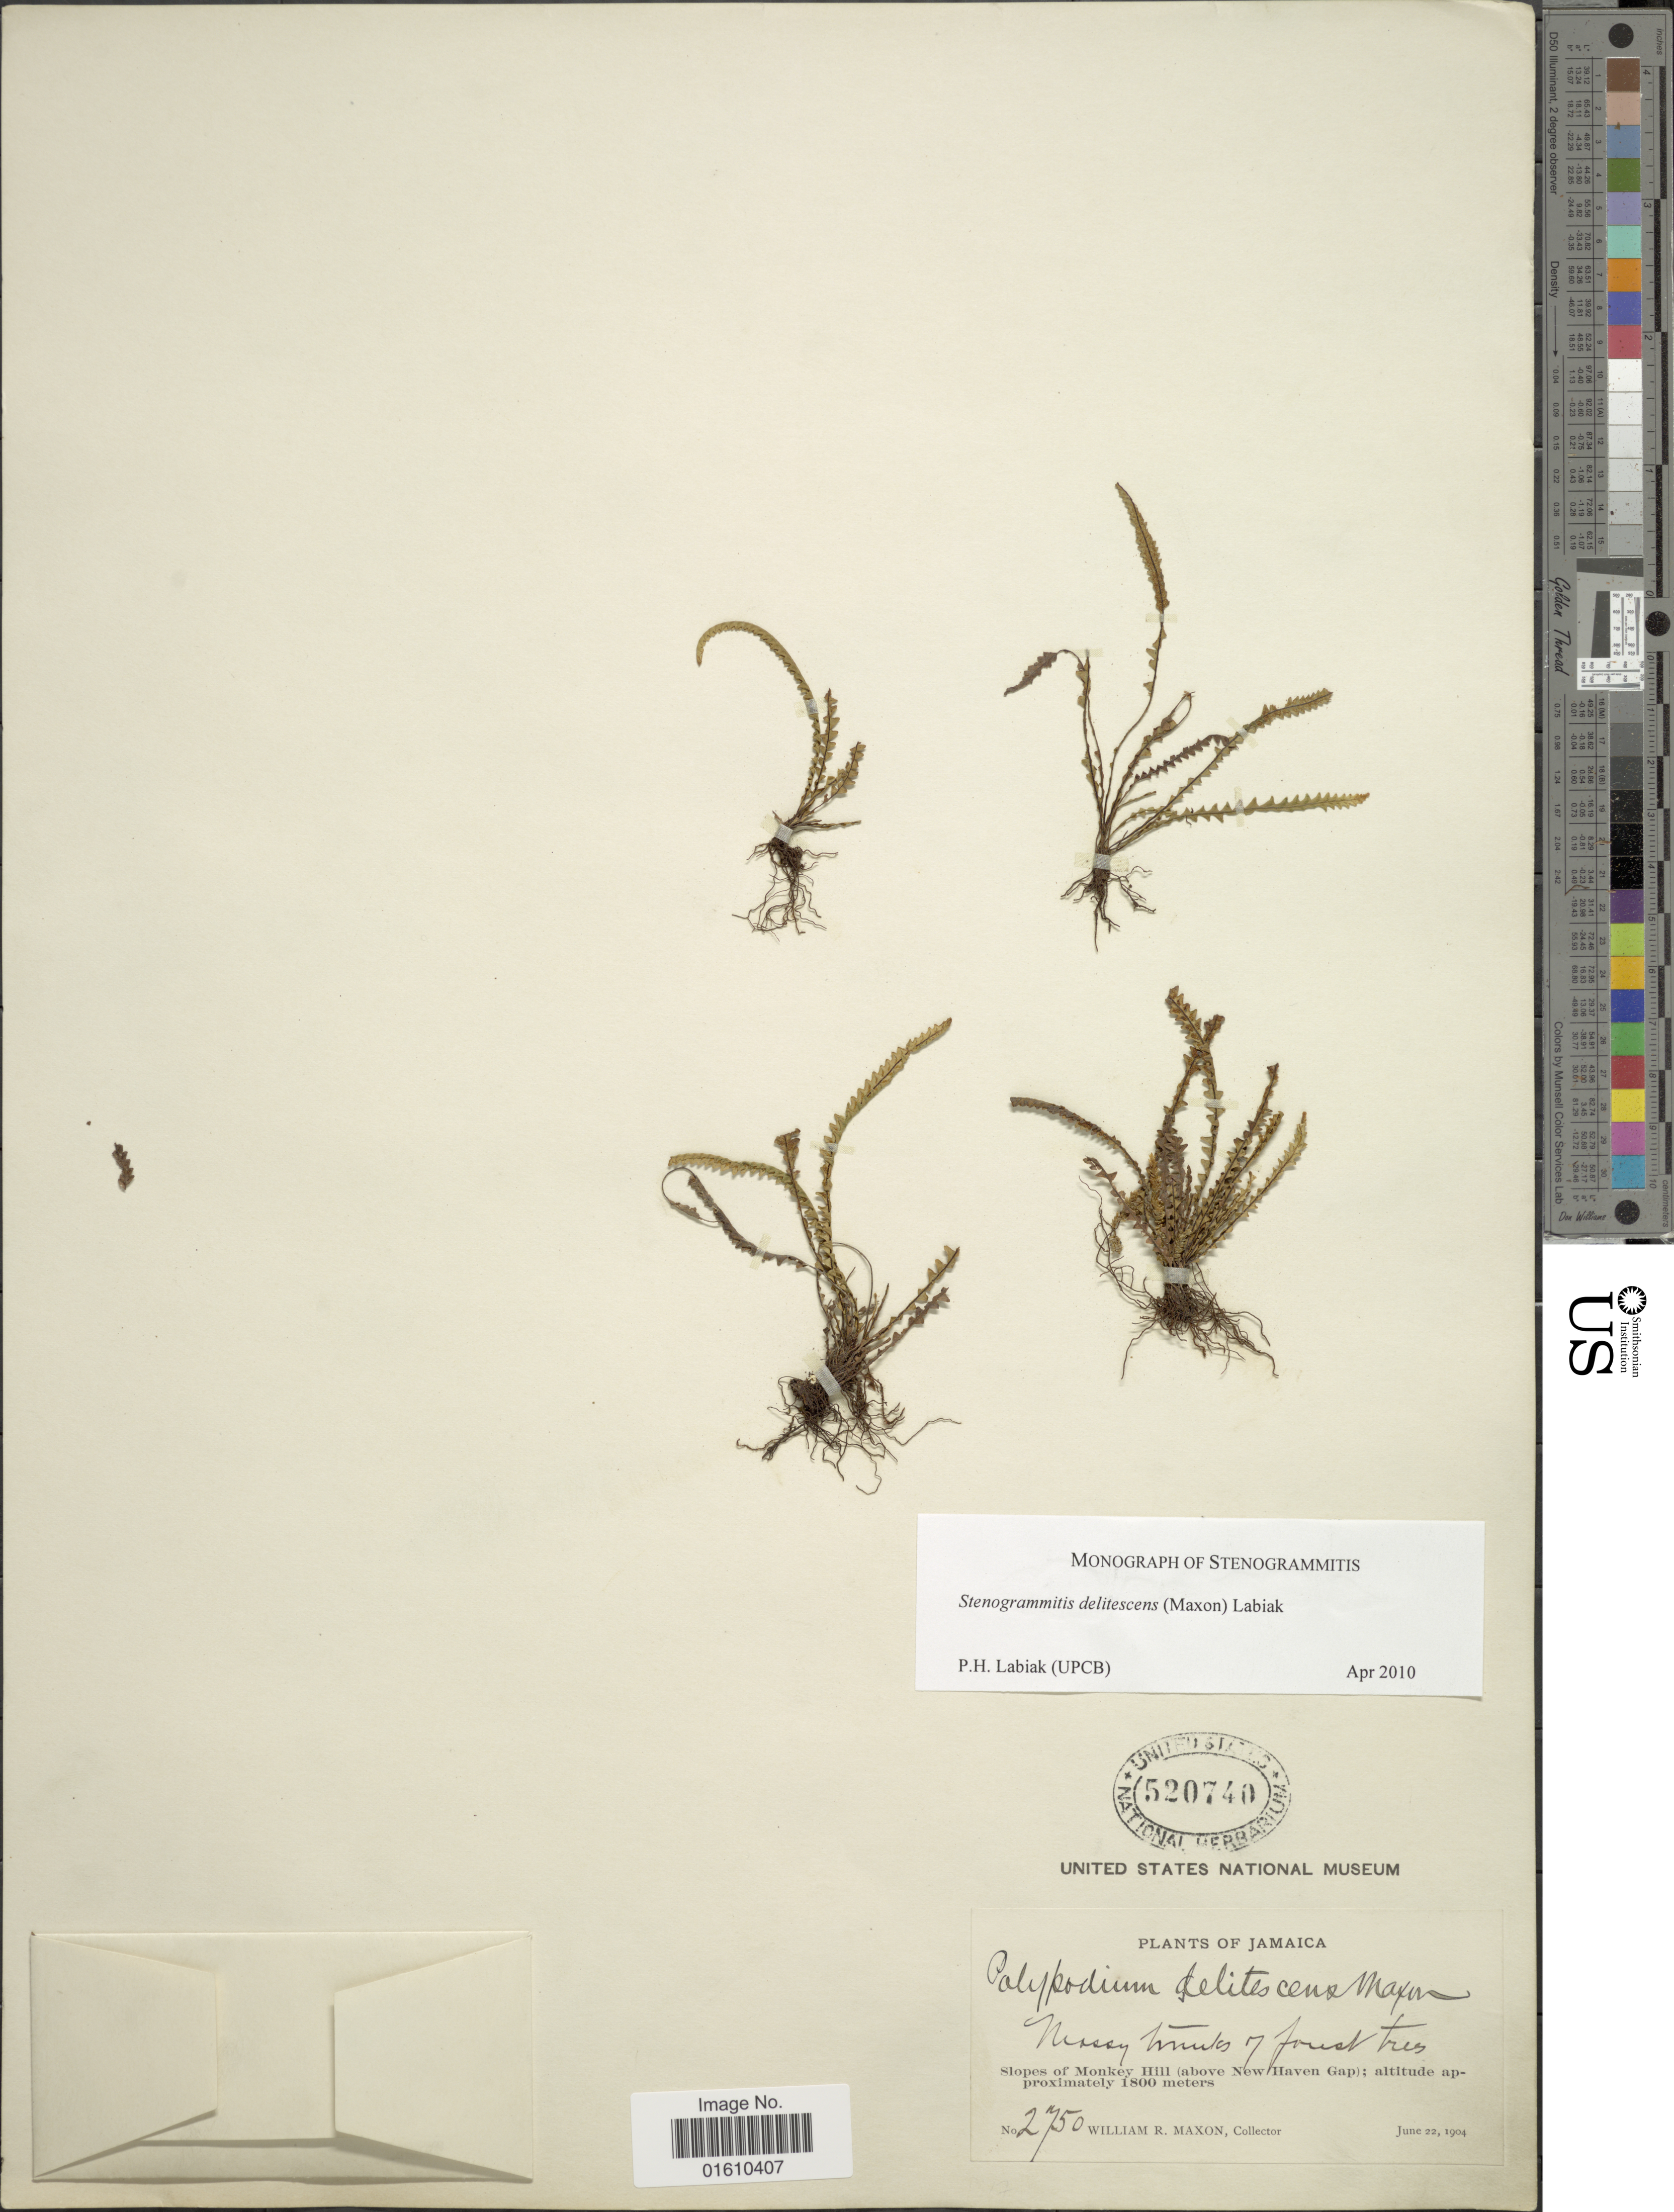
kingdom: Plantae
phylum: Tracheophyta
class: Polypodiopsida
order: Polypodiales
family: Polypodiaceae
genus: Stenogrammitis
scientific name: Stenogrammitis delitescens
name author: (Maxon) Labiak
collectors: W. R. Maxon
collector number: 2750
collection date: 1904-06-22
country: Jamaica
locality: Slopes of Monkey Hill (above New Haven Gap)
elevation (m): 1800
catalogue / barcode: US 520740